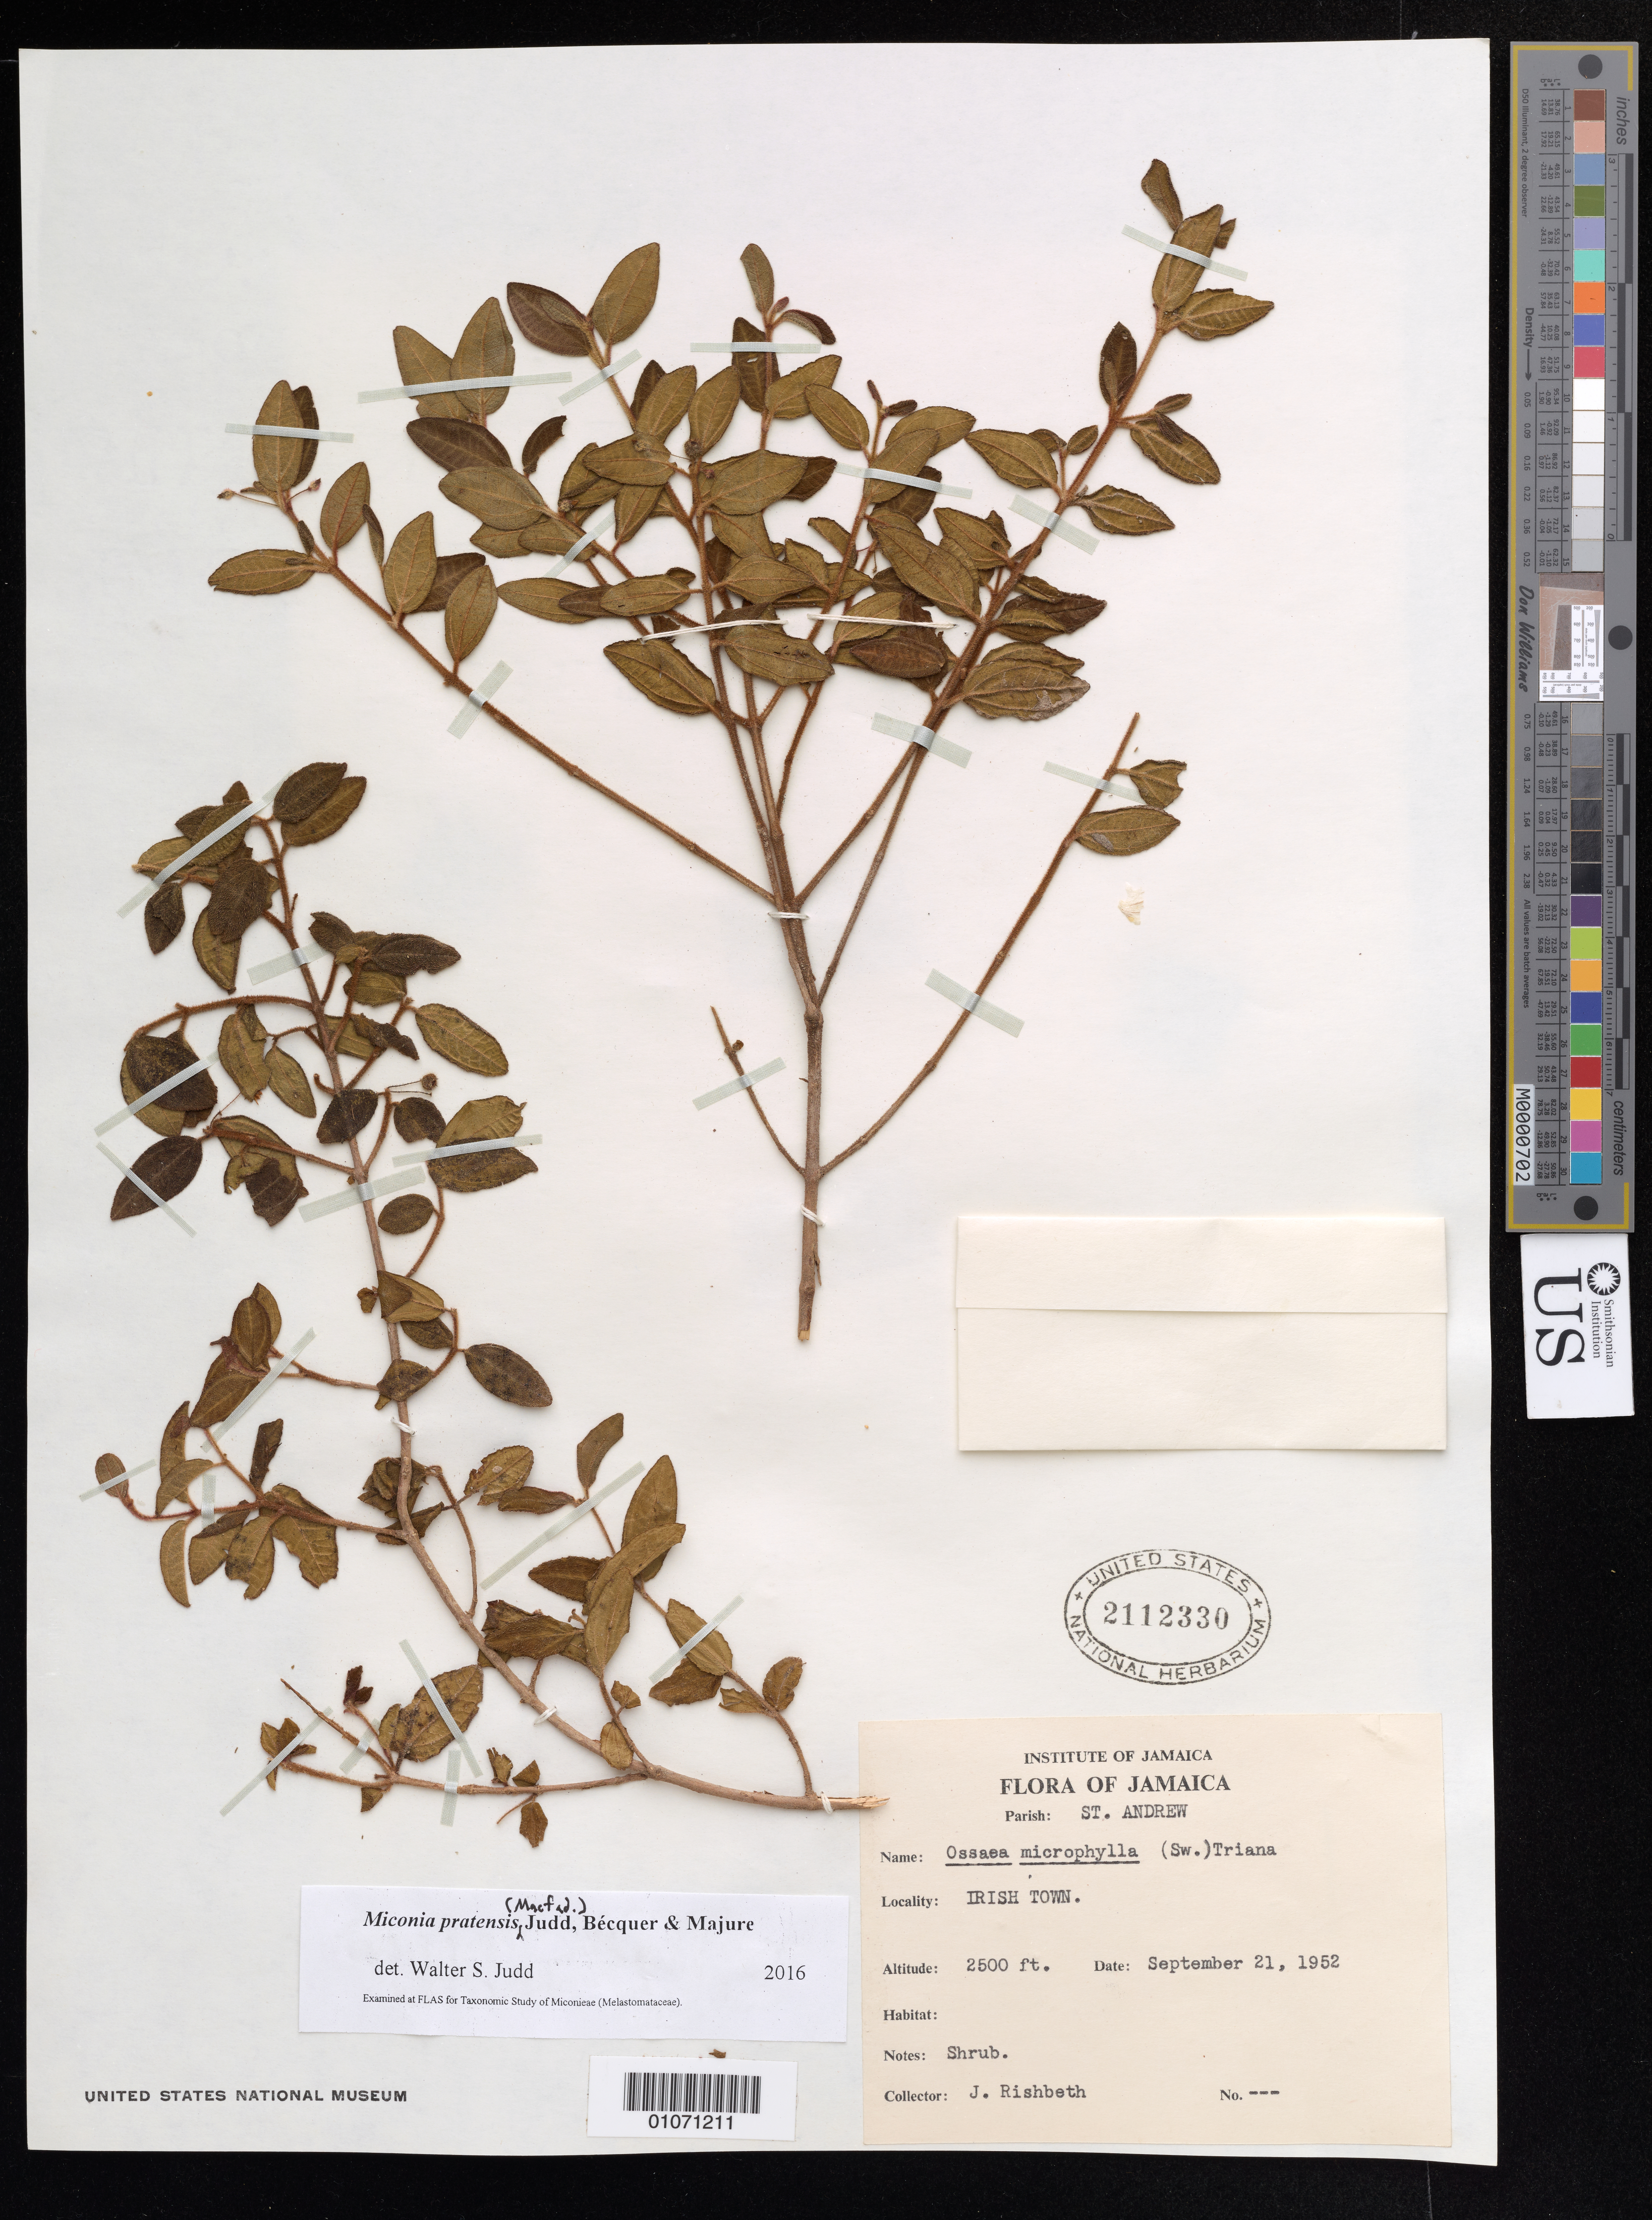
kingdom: Plantae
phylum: Tracheophyta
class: Magnoliopsida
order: Myrtales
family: Melastomataceae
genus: Miconia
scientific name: Miconia pratensis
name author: Judd et al.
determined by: Judd, Walter S.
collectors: J. Rishbeth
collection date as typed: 21 Sep 1952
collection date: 1952-09-21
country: Jamaica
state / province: Saint Andrew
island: Jamaica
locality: Irish Town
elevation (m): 762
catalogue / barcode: US 2112330